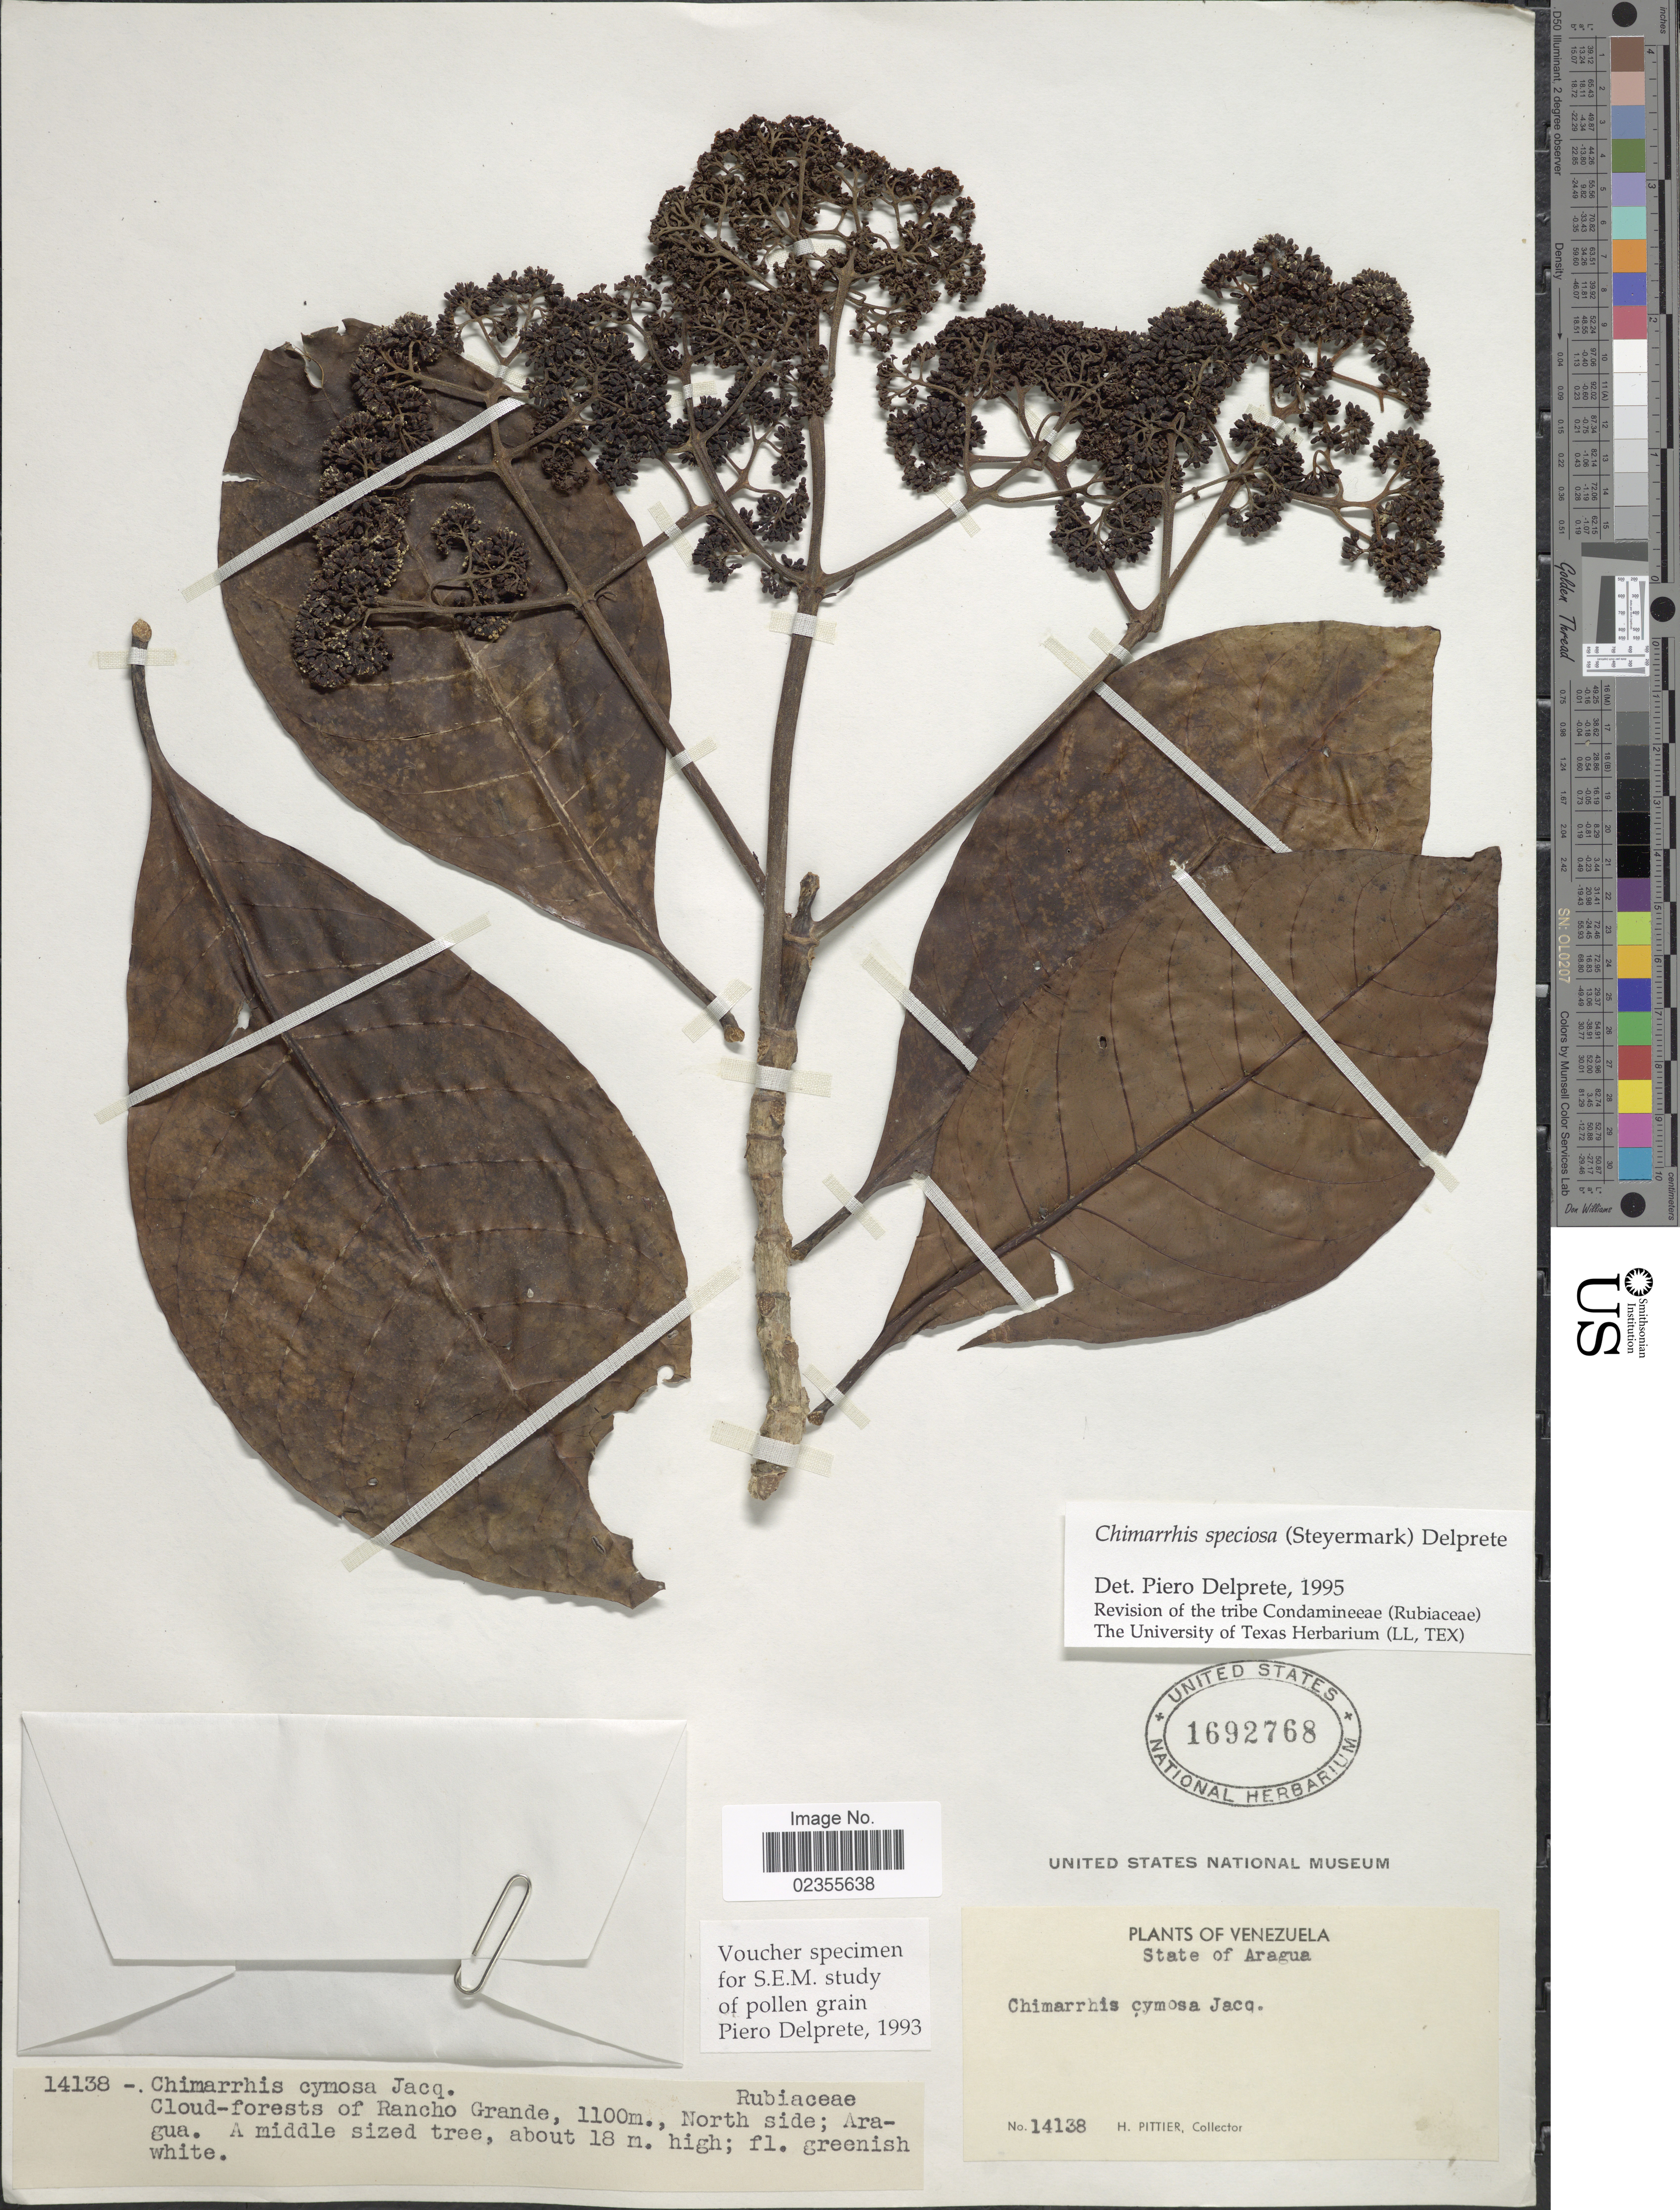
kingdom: Plantae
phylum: Tracheophyta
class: Magnoliopsida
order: Gentianales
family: Rubiaceae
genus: Chimarrhis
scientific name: Chimarrhis speciosa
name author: (Steyerm.) Delprete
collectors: H. F. Pittier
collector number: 14138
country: Venezuela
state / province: Aragua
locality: Rancho Grande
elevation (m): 1100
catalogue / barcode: US 1692768